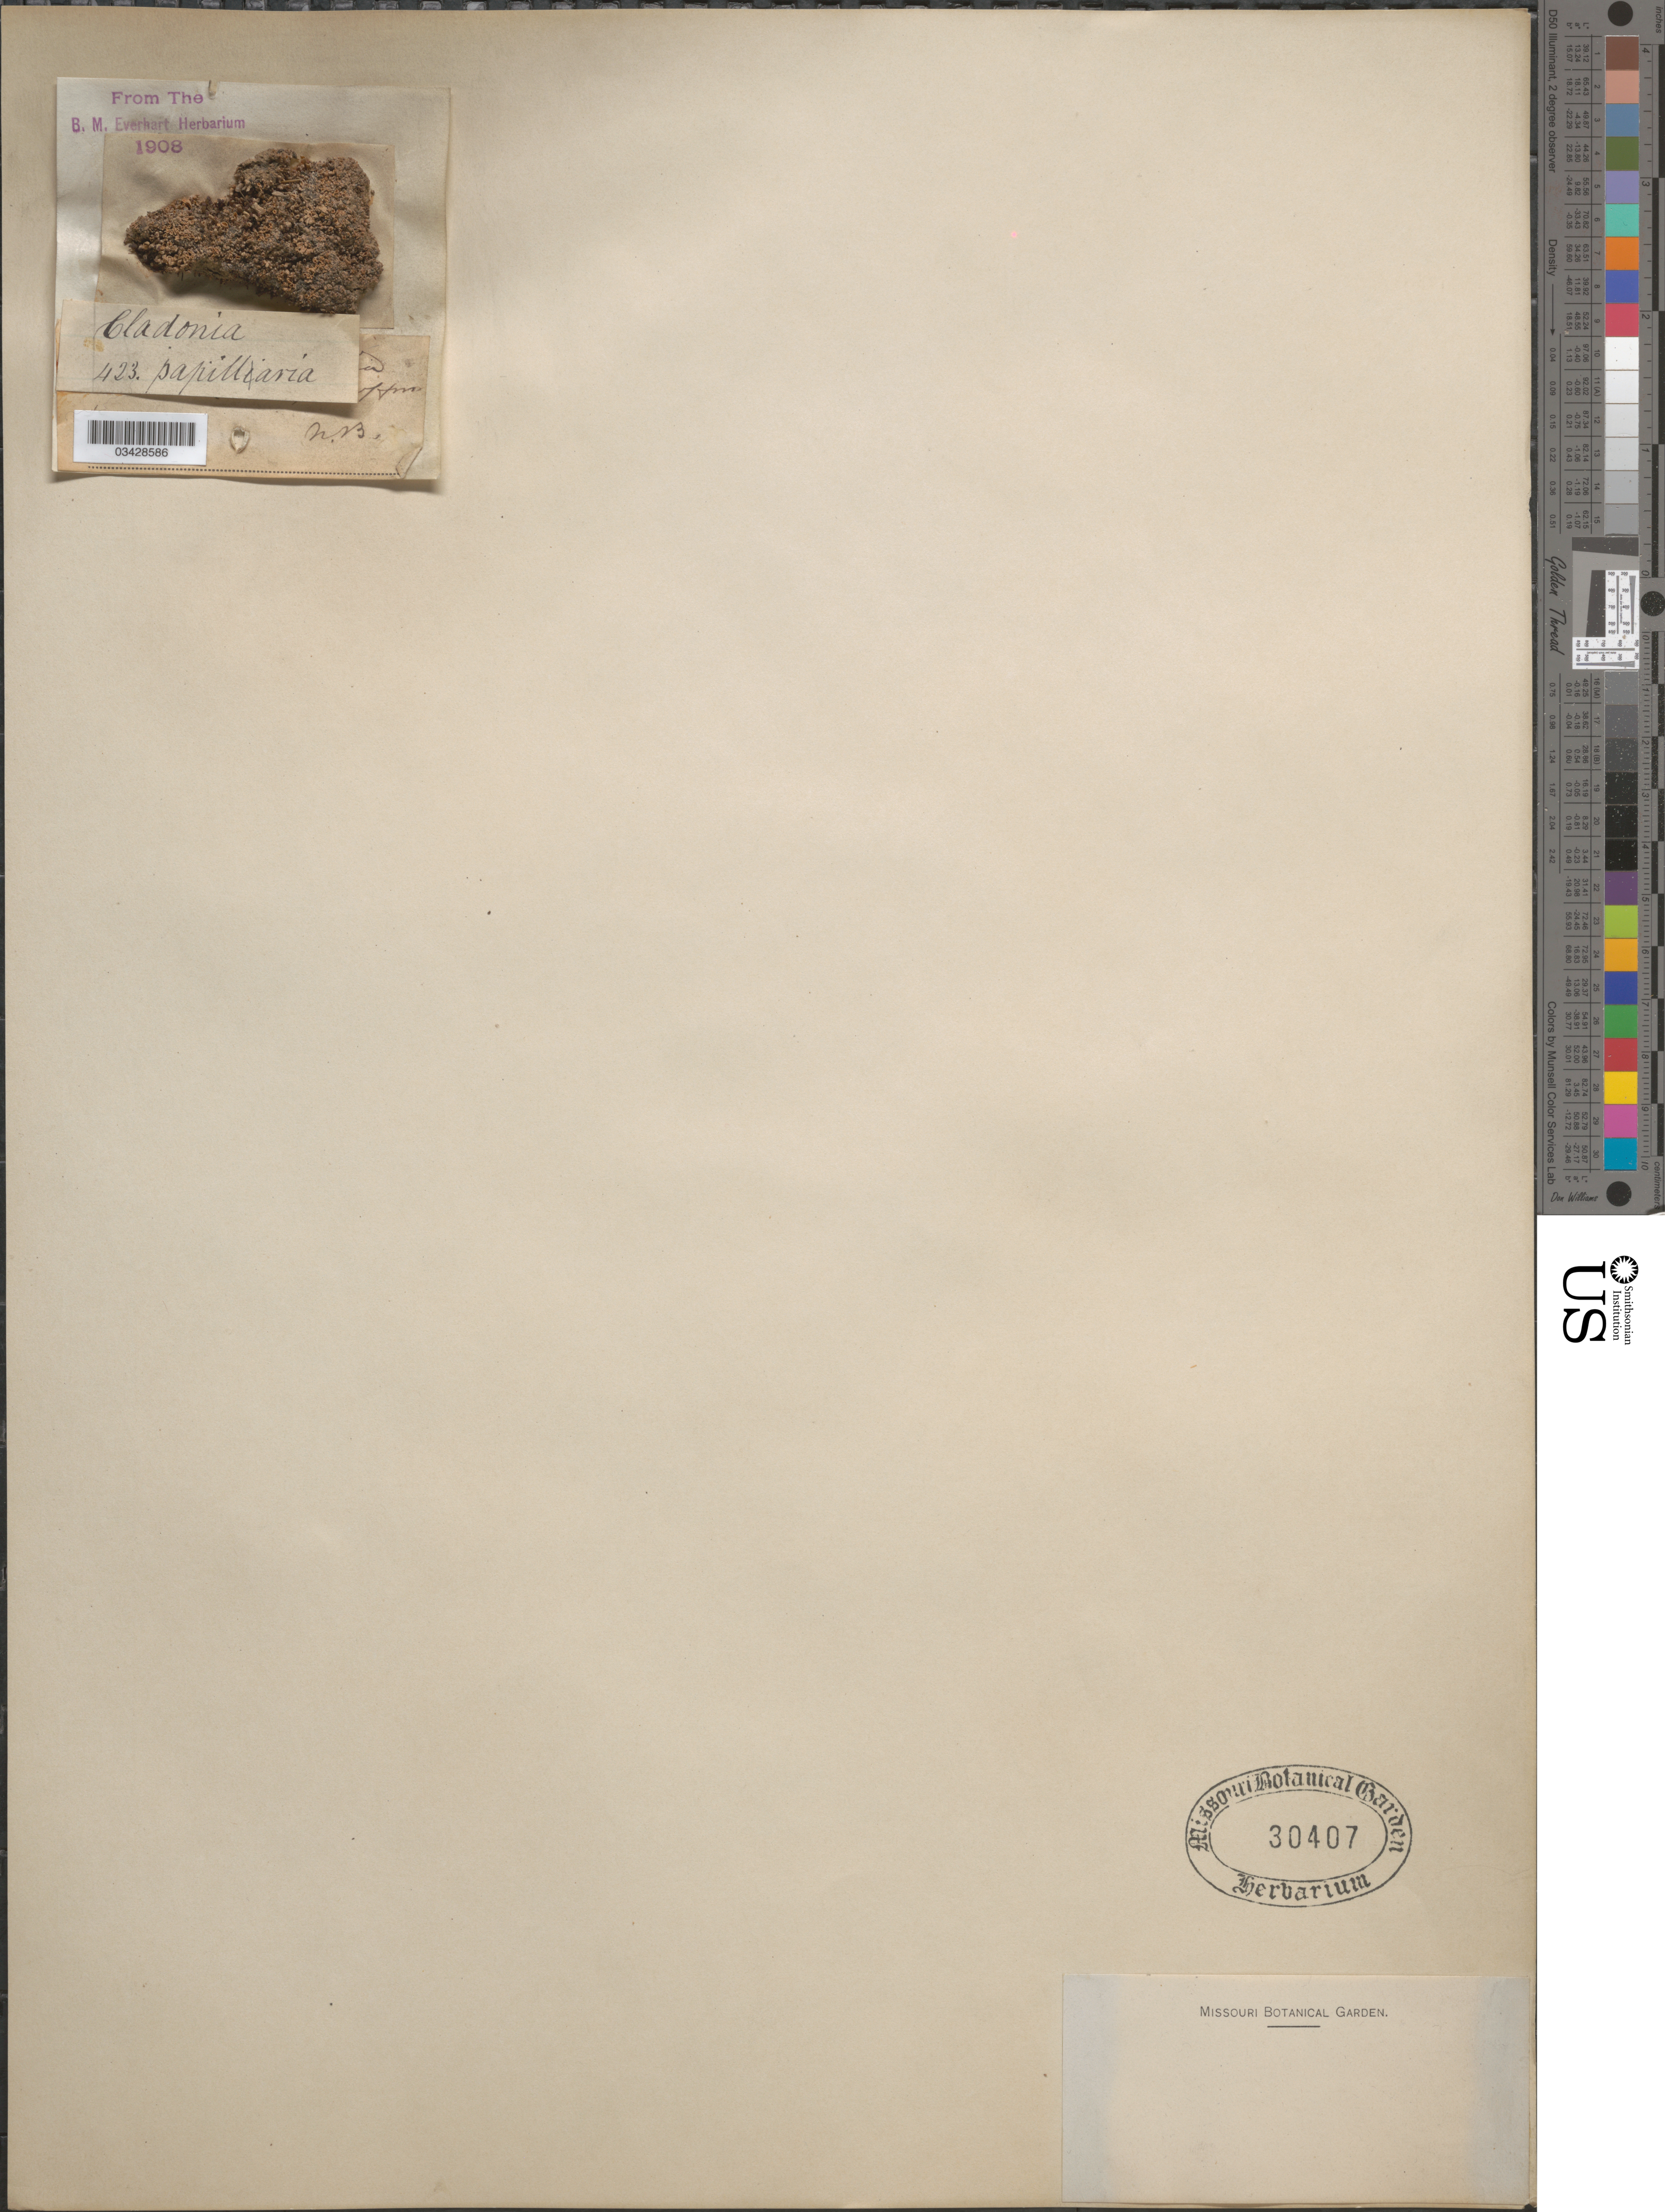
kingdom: Fungi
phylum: Ascomycota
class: Lecanoromycetes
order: Lecanorales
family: Cladoniaceae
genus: Pycnothelia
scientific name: Pycnothelia papillaria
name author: (Ehrh.) Dufour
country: United States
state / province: Massachusetts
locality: New Bedford